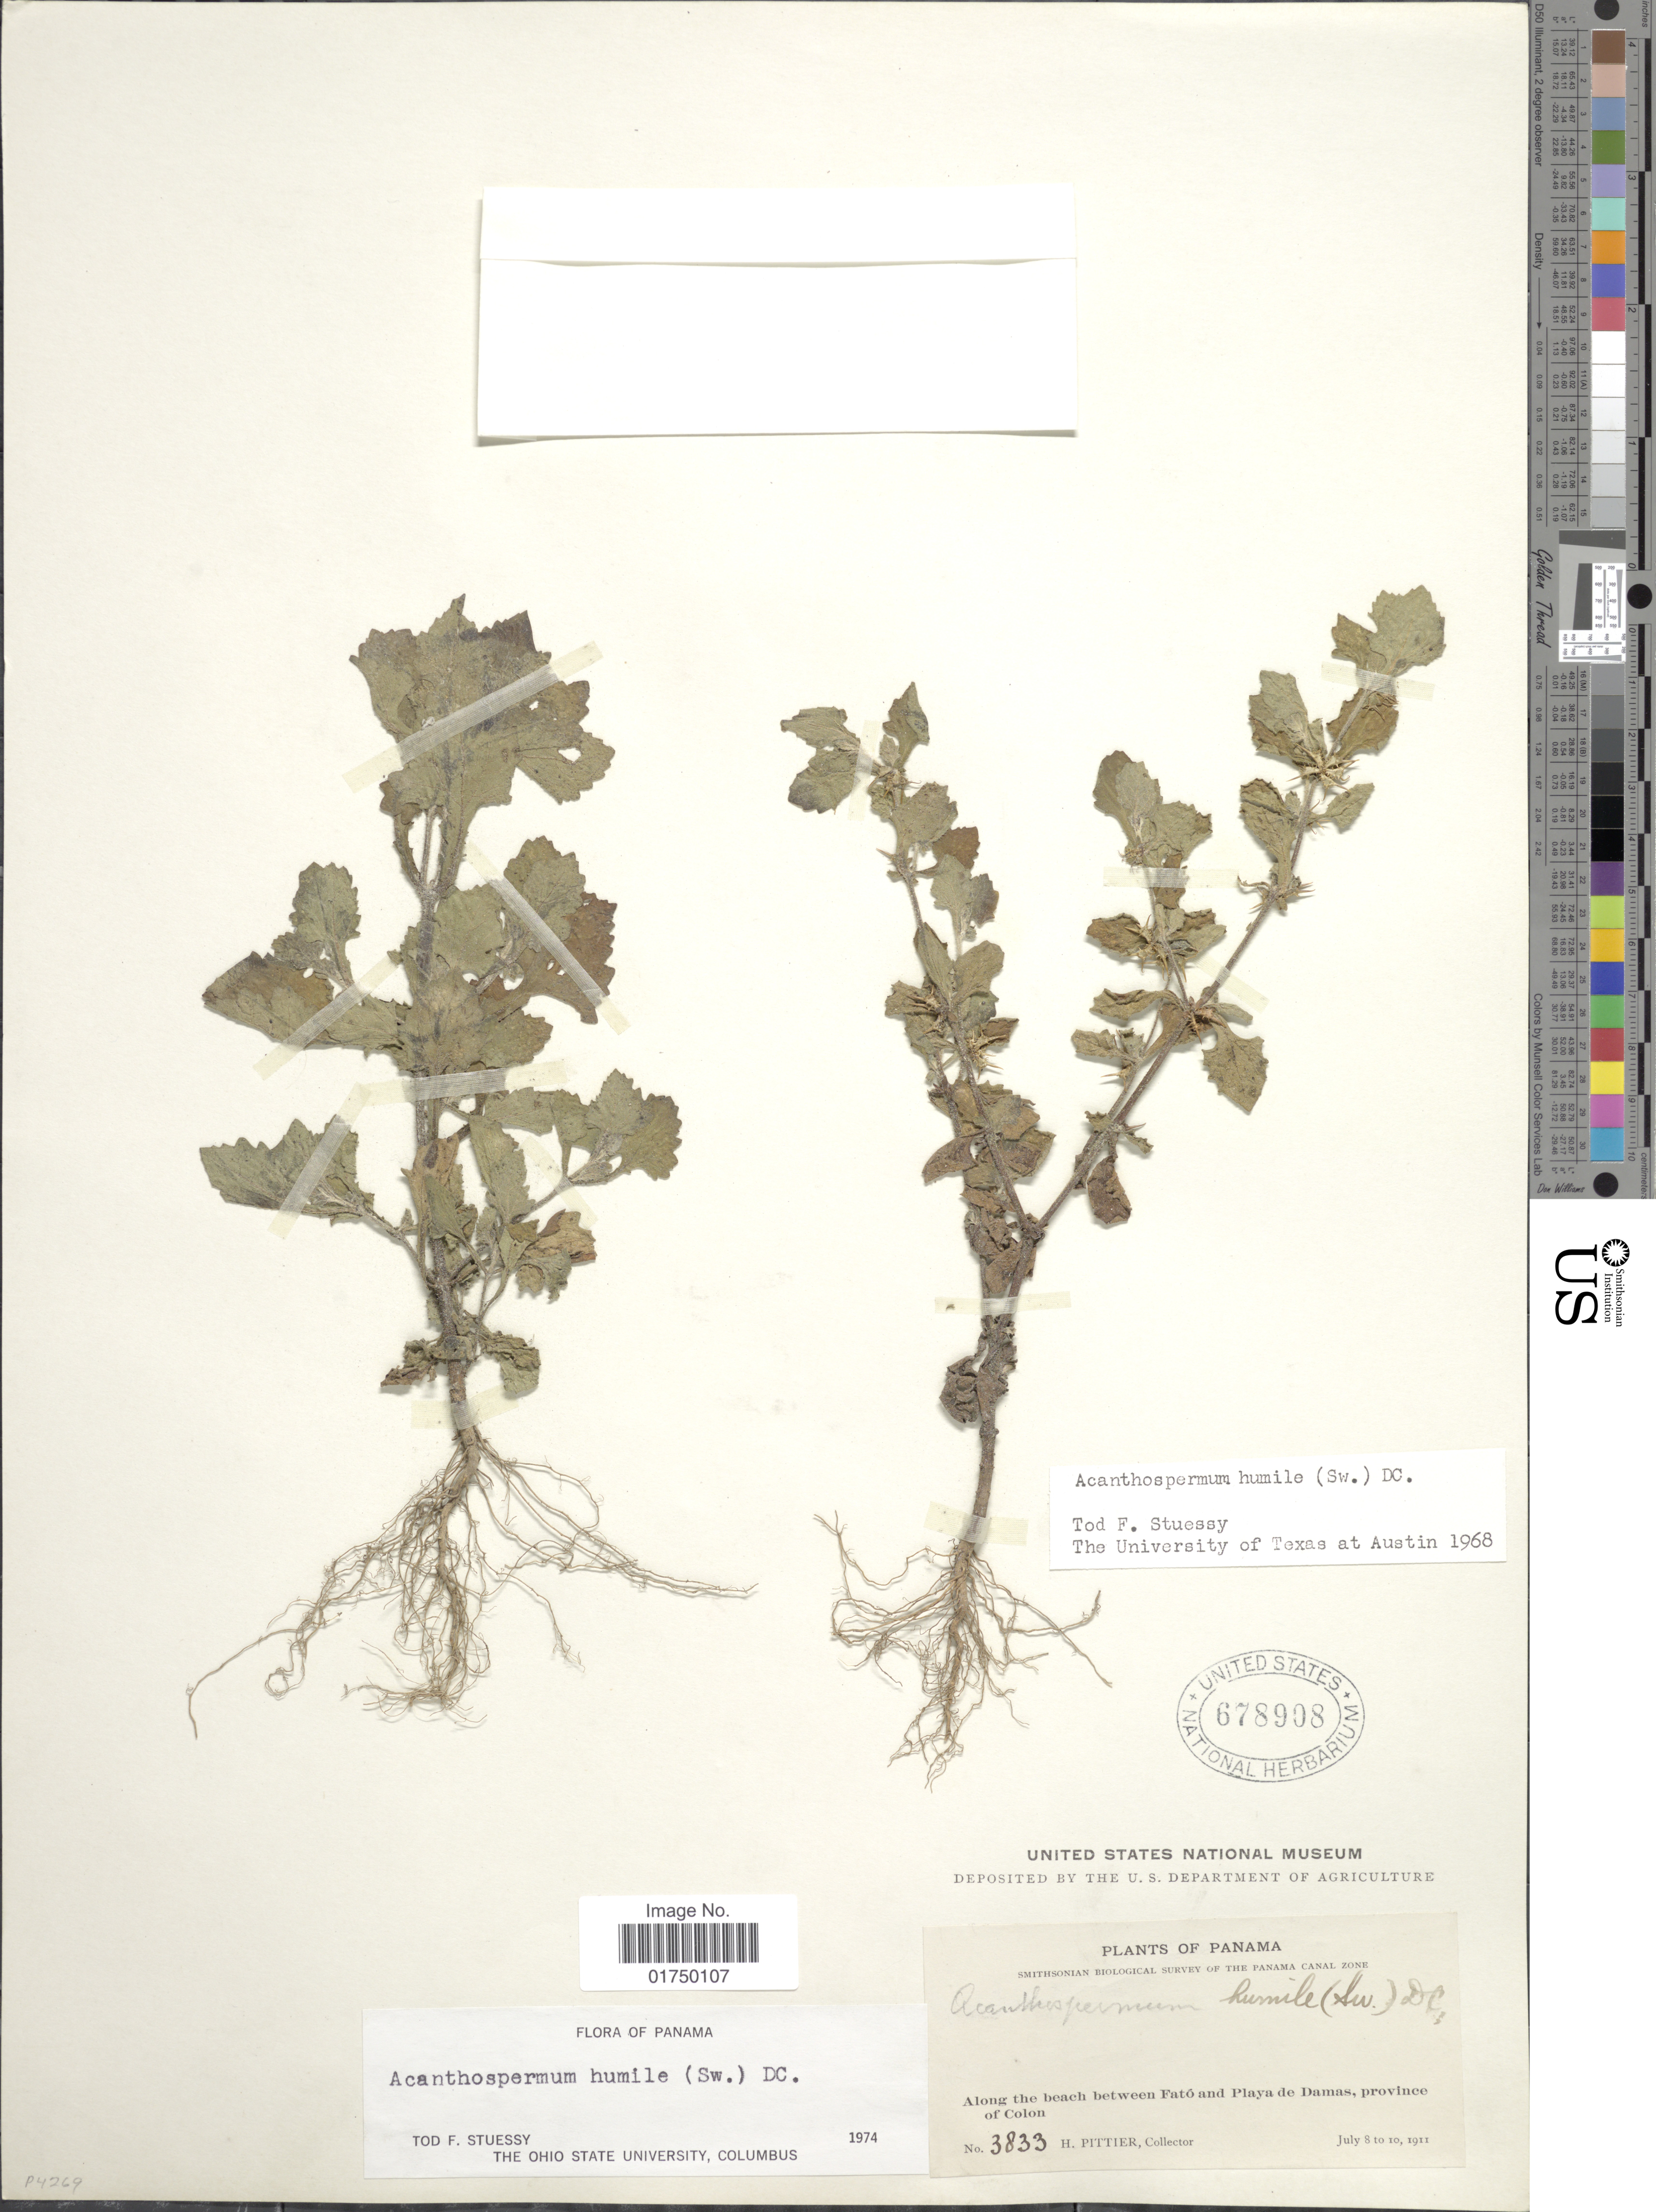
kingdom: Plantae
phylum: Tracheophyta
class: Magnoliopsida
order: Asterales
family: Asteraceae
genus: Acanthospermum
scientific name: Acanthospermum humile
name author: (Sw.) DC.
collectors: H. F. Pittier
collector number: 3833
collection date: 1911-07-08/1911-07-10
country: Panama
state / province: Colón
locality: Along the beach between Fató and Playa de Damas, province of Colon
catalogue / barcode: US 678908